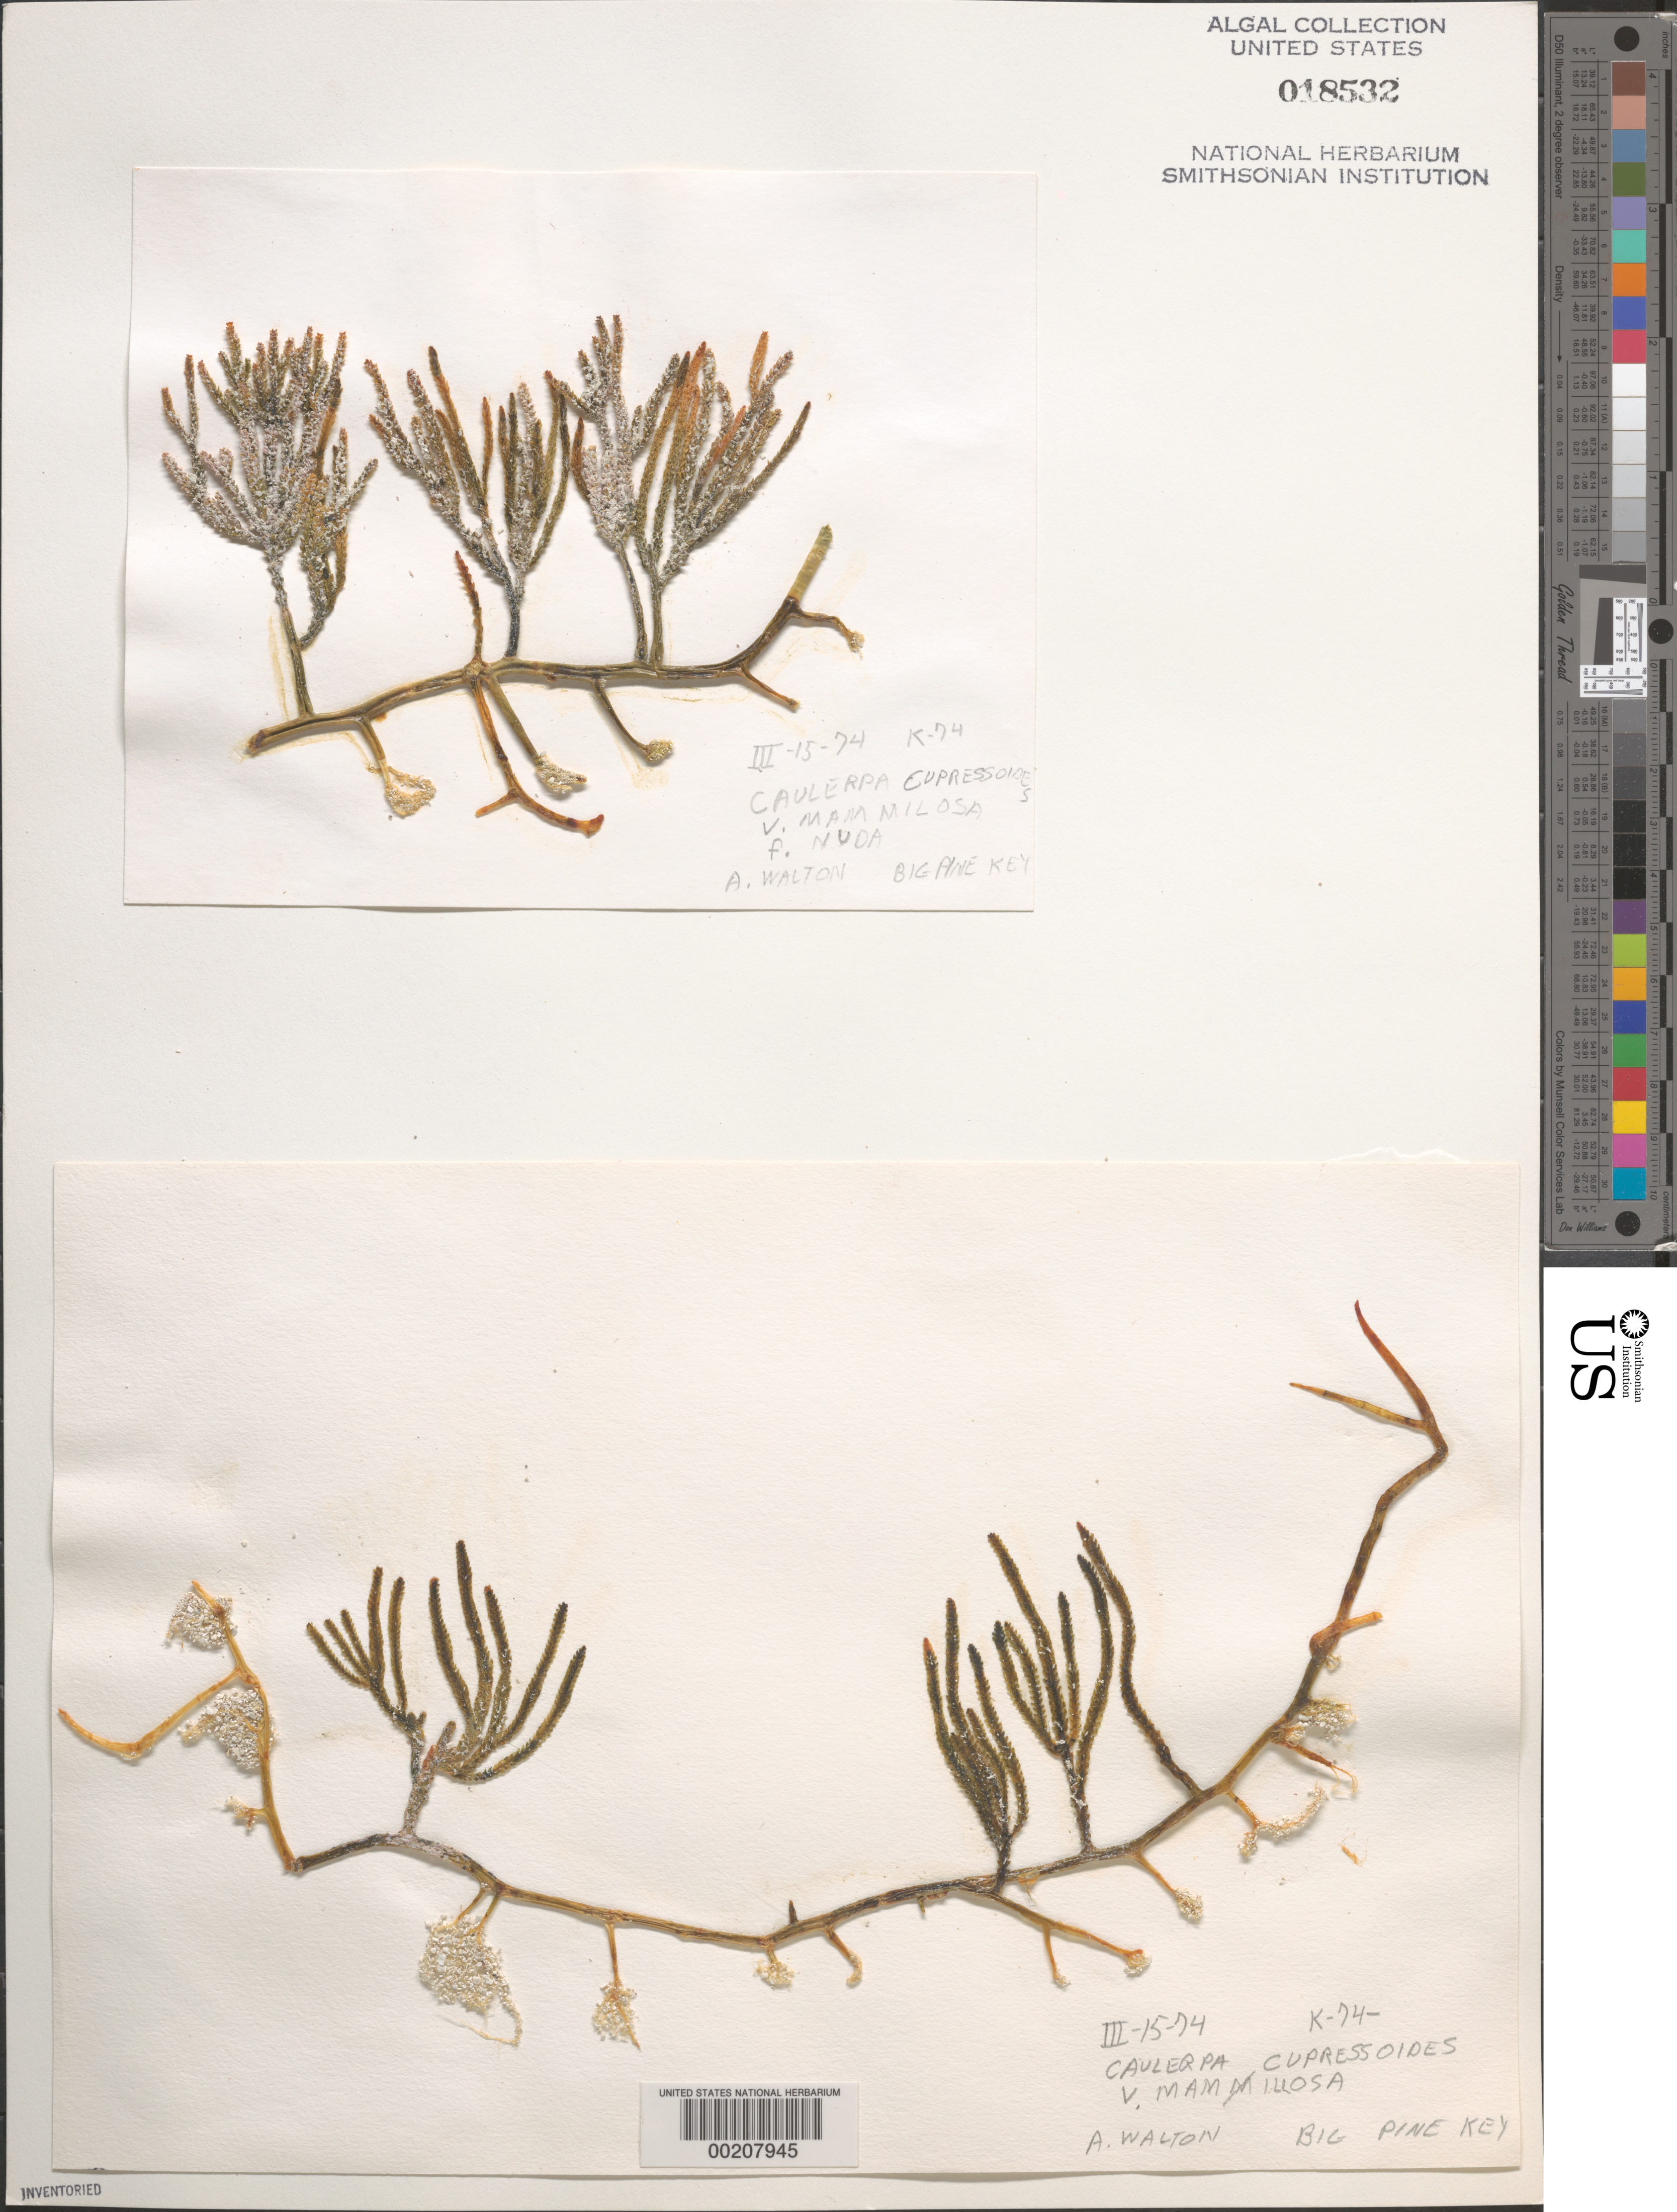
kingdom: Plantae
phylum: Chlorophyta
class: Ulvophyceae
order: Bryopsidales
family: Caulerpaceae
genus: Caulerpa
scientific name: Caulerpa cupressoides var. mamillosa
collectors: A. Walton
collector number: K-74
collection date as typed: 15 Mar 1974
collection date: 1974-03-15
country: United States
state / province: Florida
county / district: Monroe County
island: Big Pine Key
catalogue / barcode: US 18532